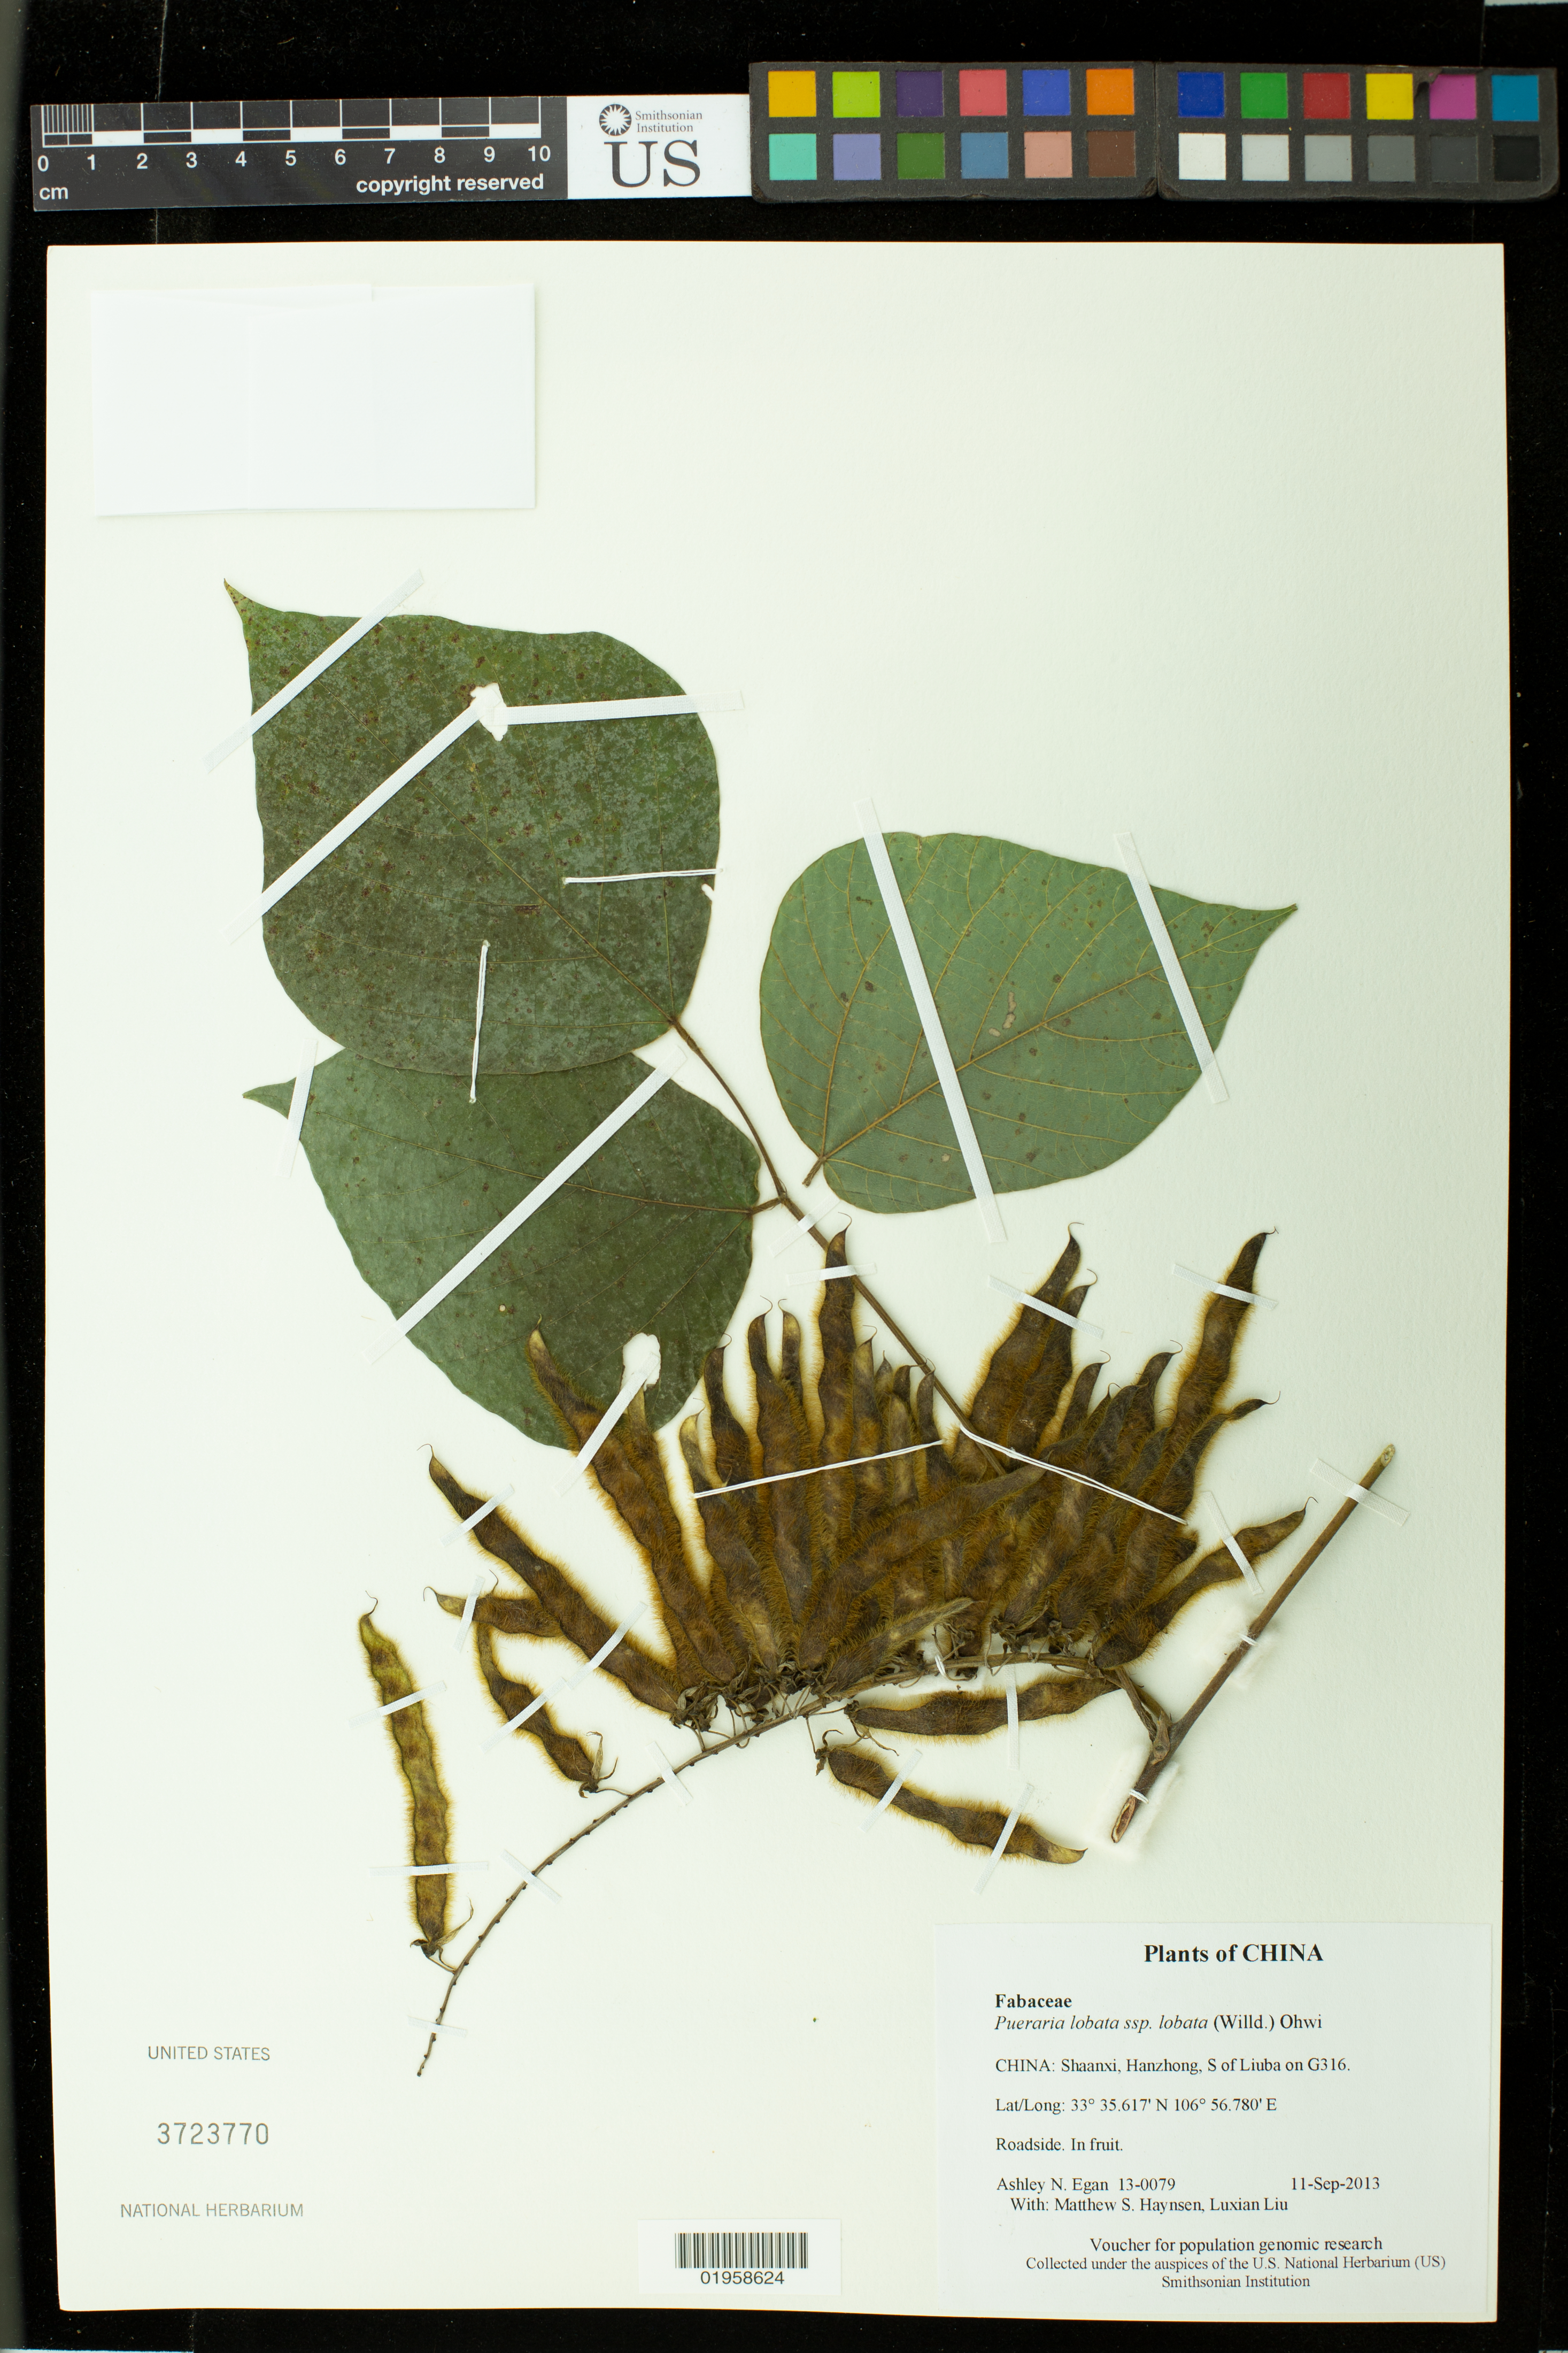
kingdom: Plantae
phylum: Tracheophyta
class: Magnoliopsida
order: Fabales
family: Fabaceae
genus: Pueraria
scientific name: Pueraria lobata subsp. lobata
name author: (Willd.) Ohwi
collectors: A. N. Egan, M. Hansen & L. Liu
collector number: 13-0079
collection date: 2013-09-11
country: China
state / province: Shaanxi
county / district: Hanzhong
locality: S of Liuba on G316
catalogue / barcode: US 3723770